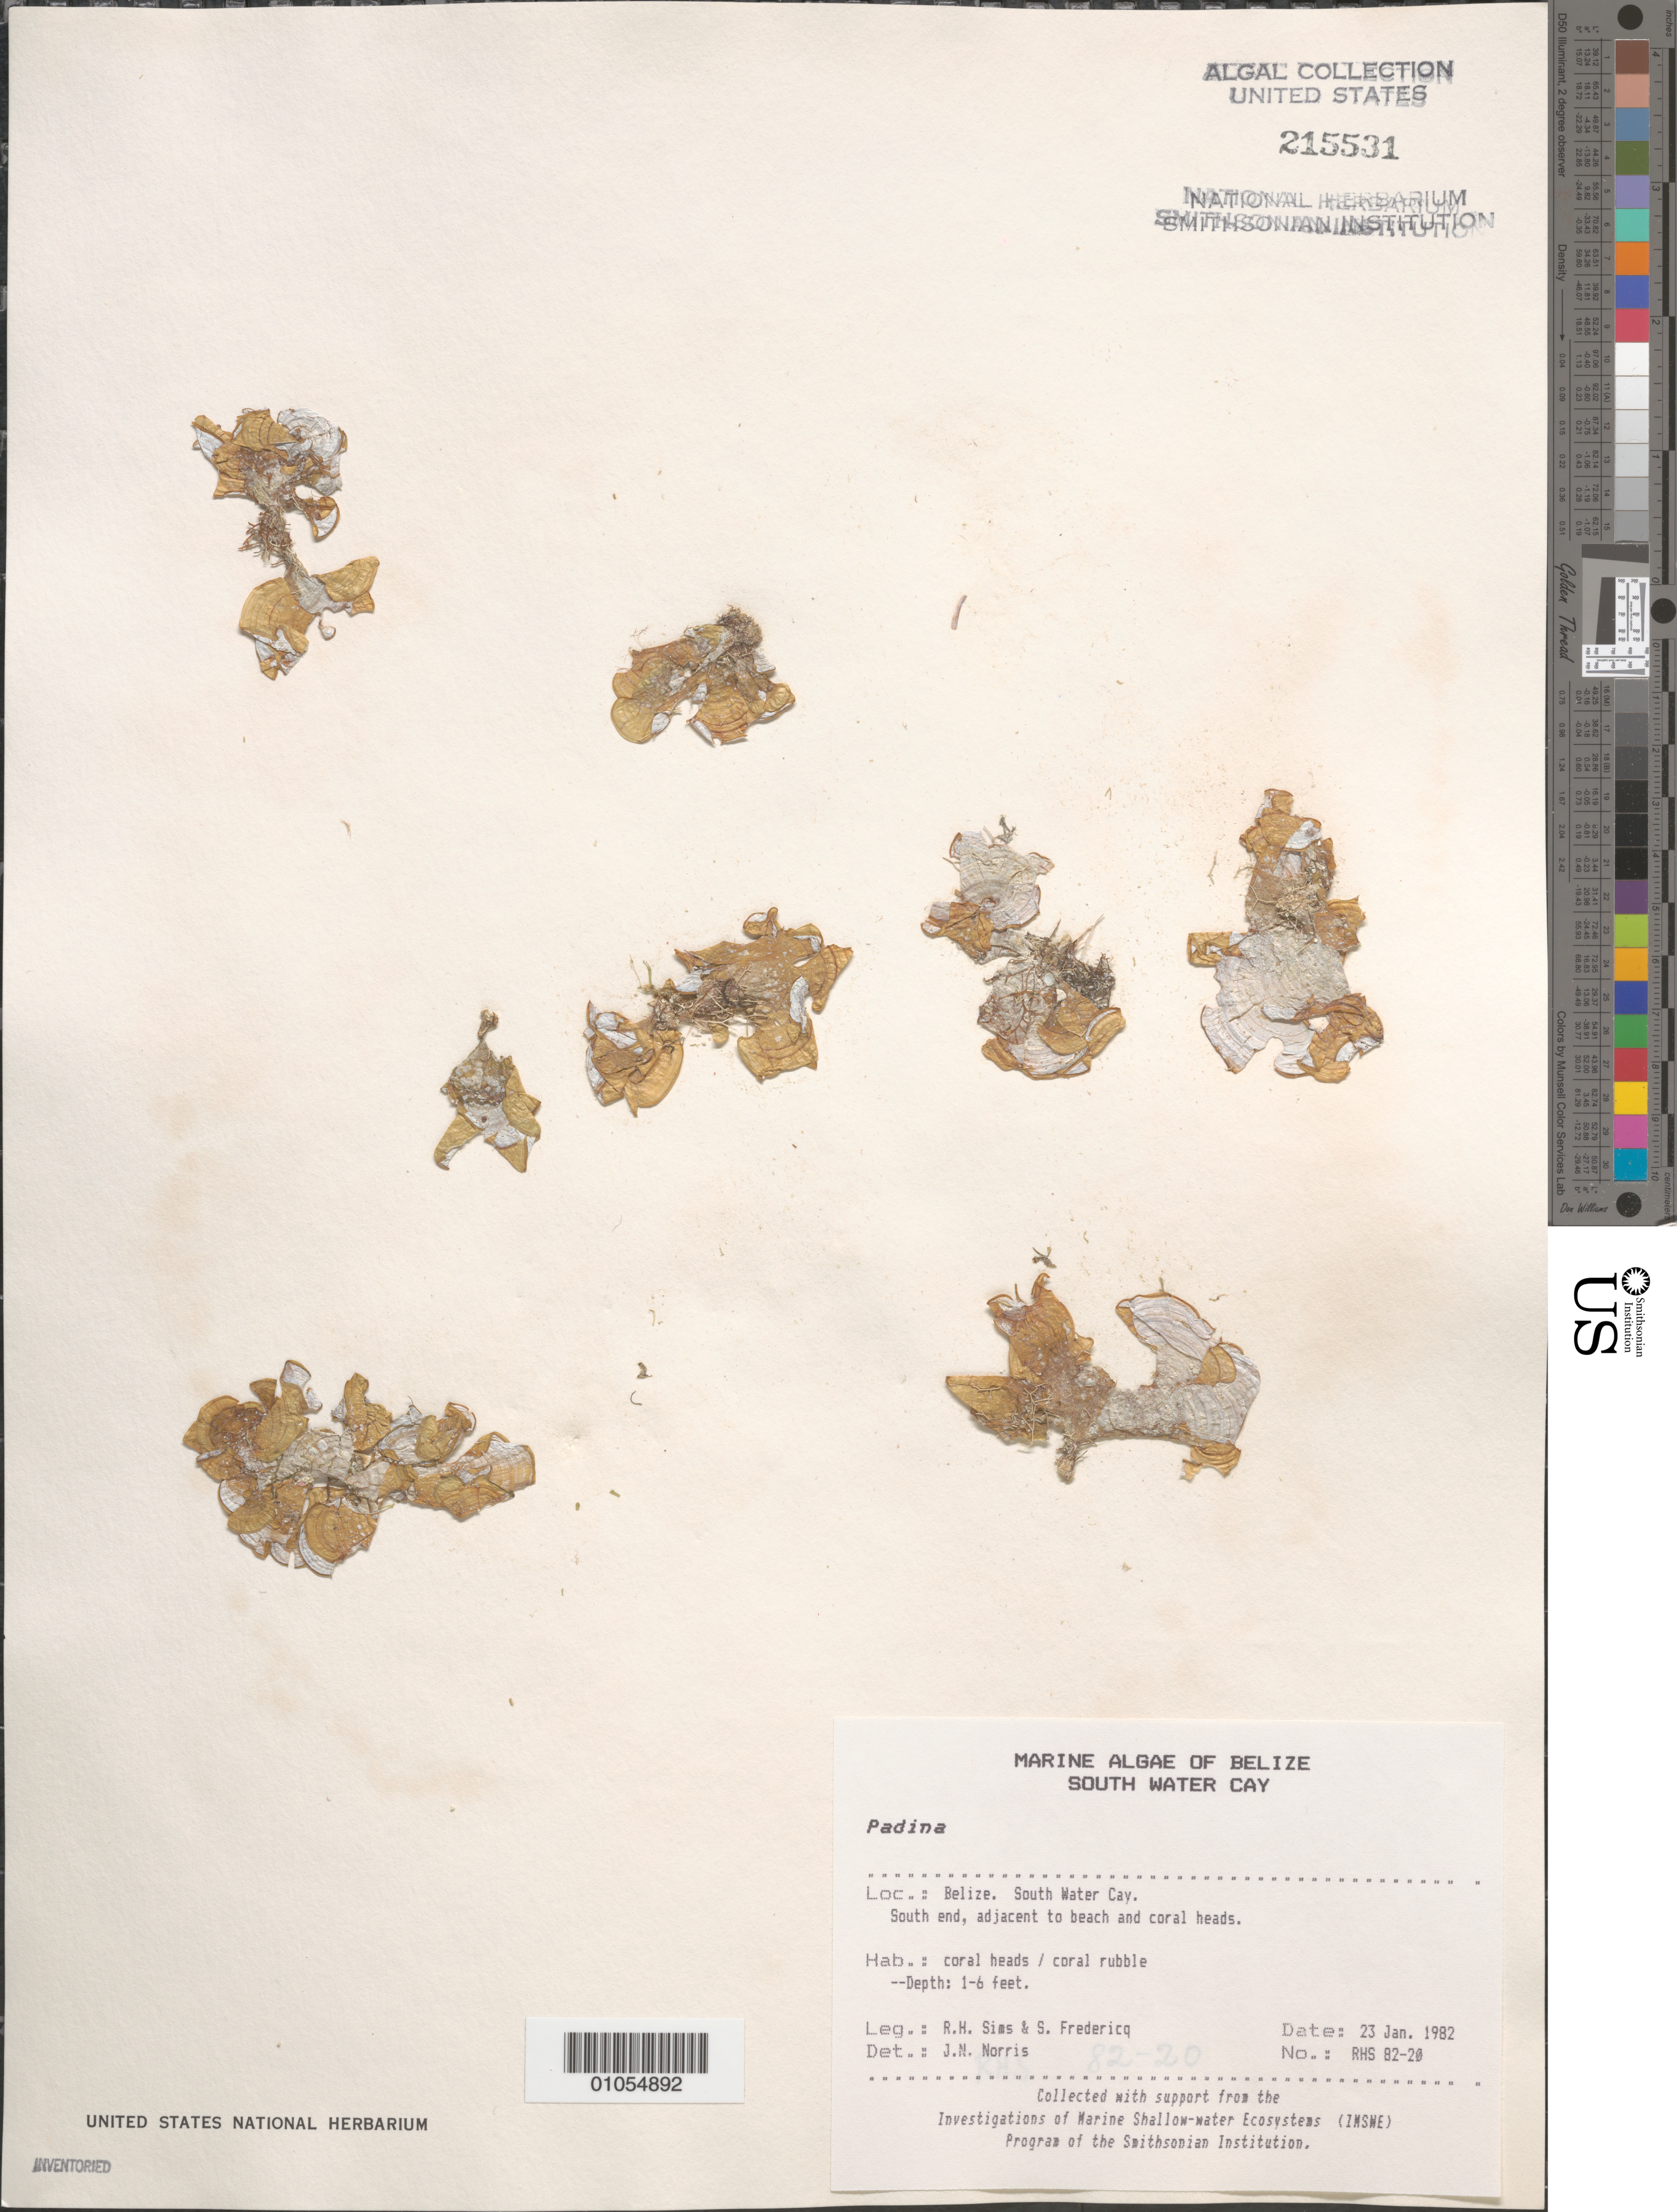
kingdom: Chromista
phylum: Ochrophyta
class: Phaeophyceae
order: Dictyotales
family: Dictyotaceae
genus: Padina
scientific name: Padina sp.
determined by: Norris, James N.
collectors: R. H. Sims & S. Fredericq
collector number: RHS 82-20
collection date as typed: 23 Jan 1982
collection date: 1982-01-23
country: Belize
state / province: Stann Creek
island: South Water Cay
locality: South end of cay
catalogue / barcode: US 215531